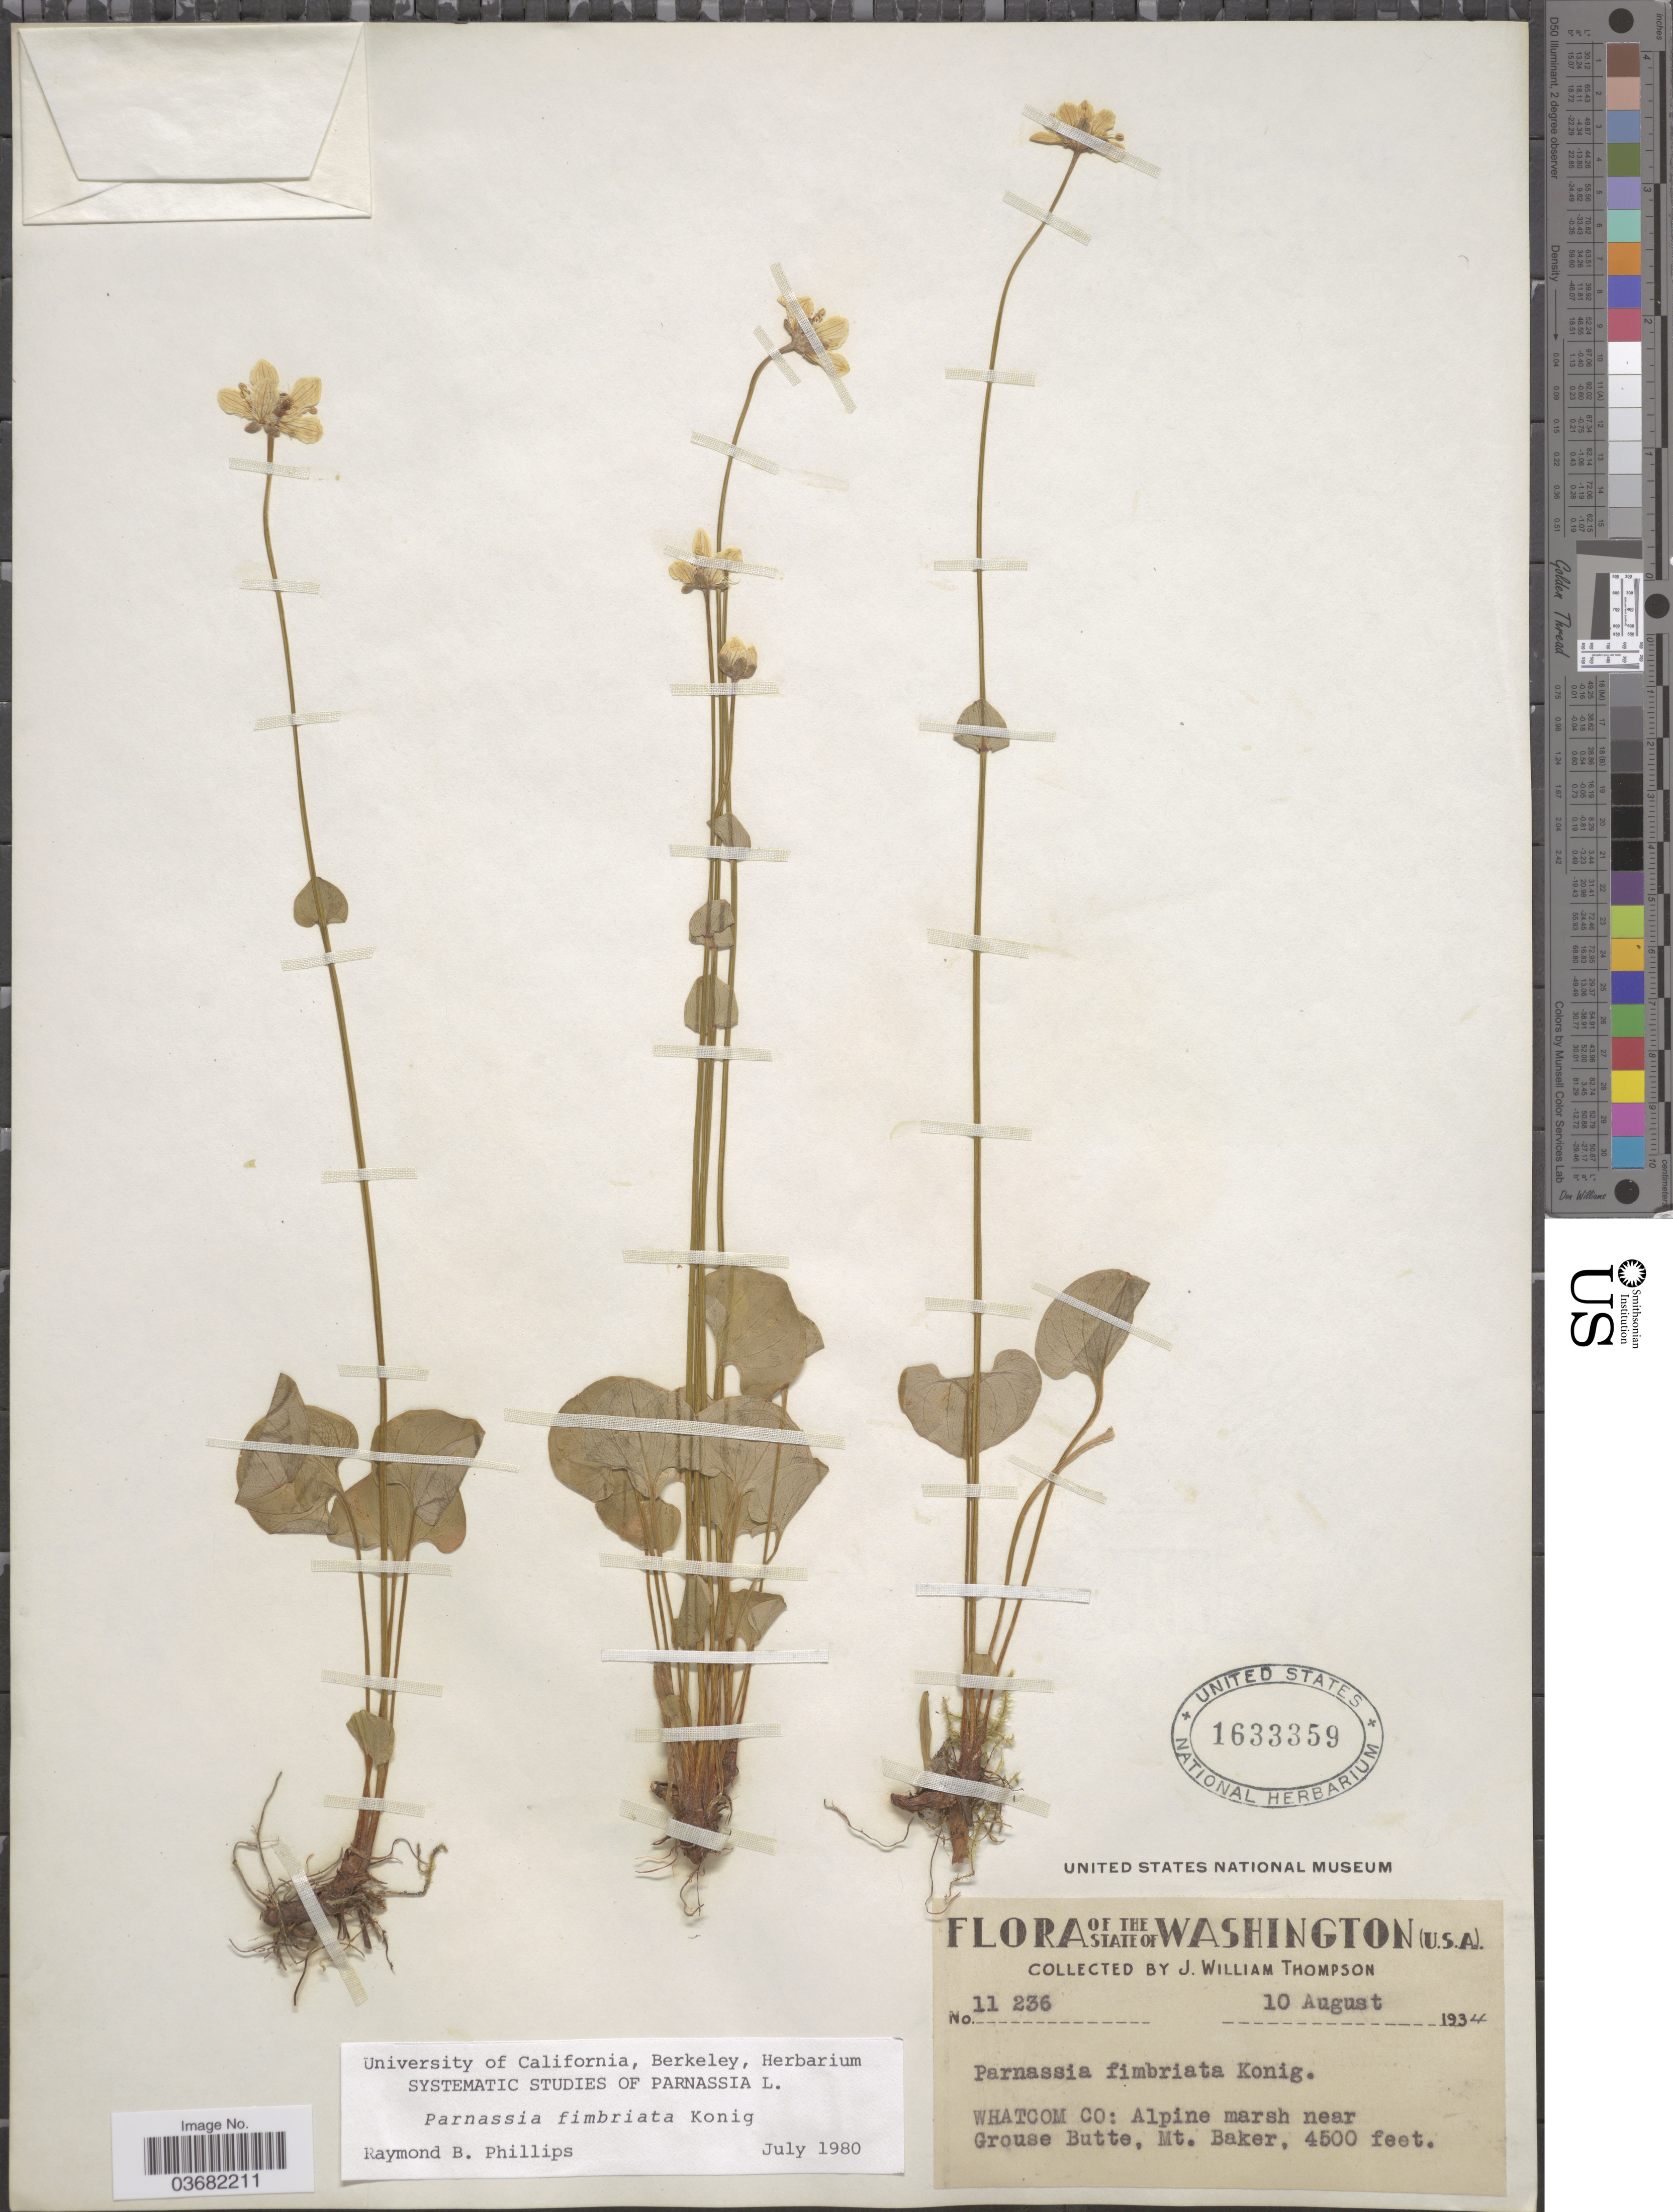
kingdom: Plantae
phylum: Tracheophyta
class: Magnoliopsida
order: Celastrales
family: Parnassiaceae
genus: Parnassia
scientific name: Parnassia fimbriata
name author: K.D. Koenig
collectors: J. W. Thompson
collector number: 11236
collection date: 1934-08-10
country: United States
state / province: Washington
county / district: Whitman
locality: Whatcom Co; Alpine marsh near Grouse Butte, Mt. Baker.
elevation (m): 1372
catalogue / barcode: US 1633359